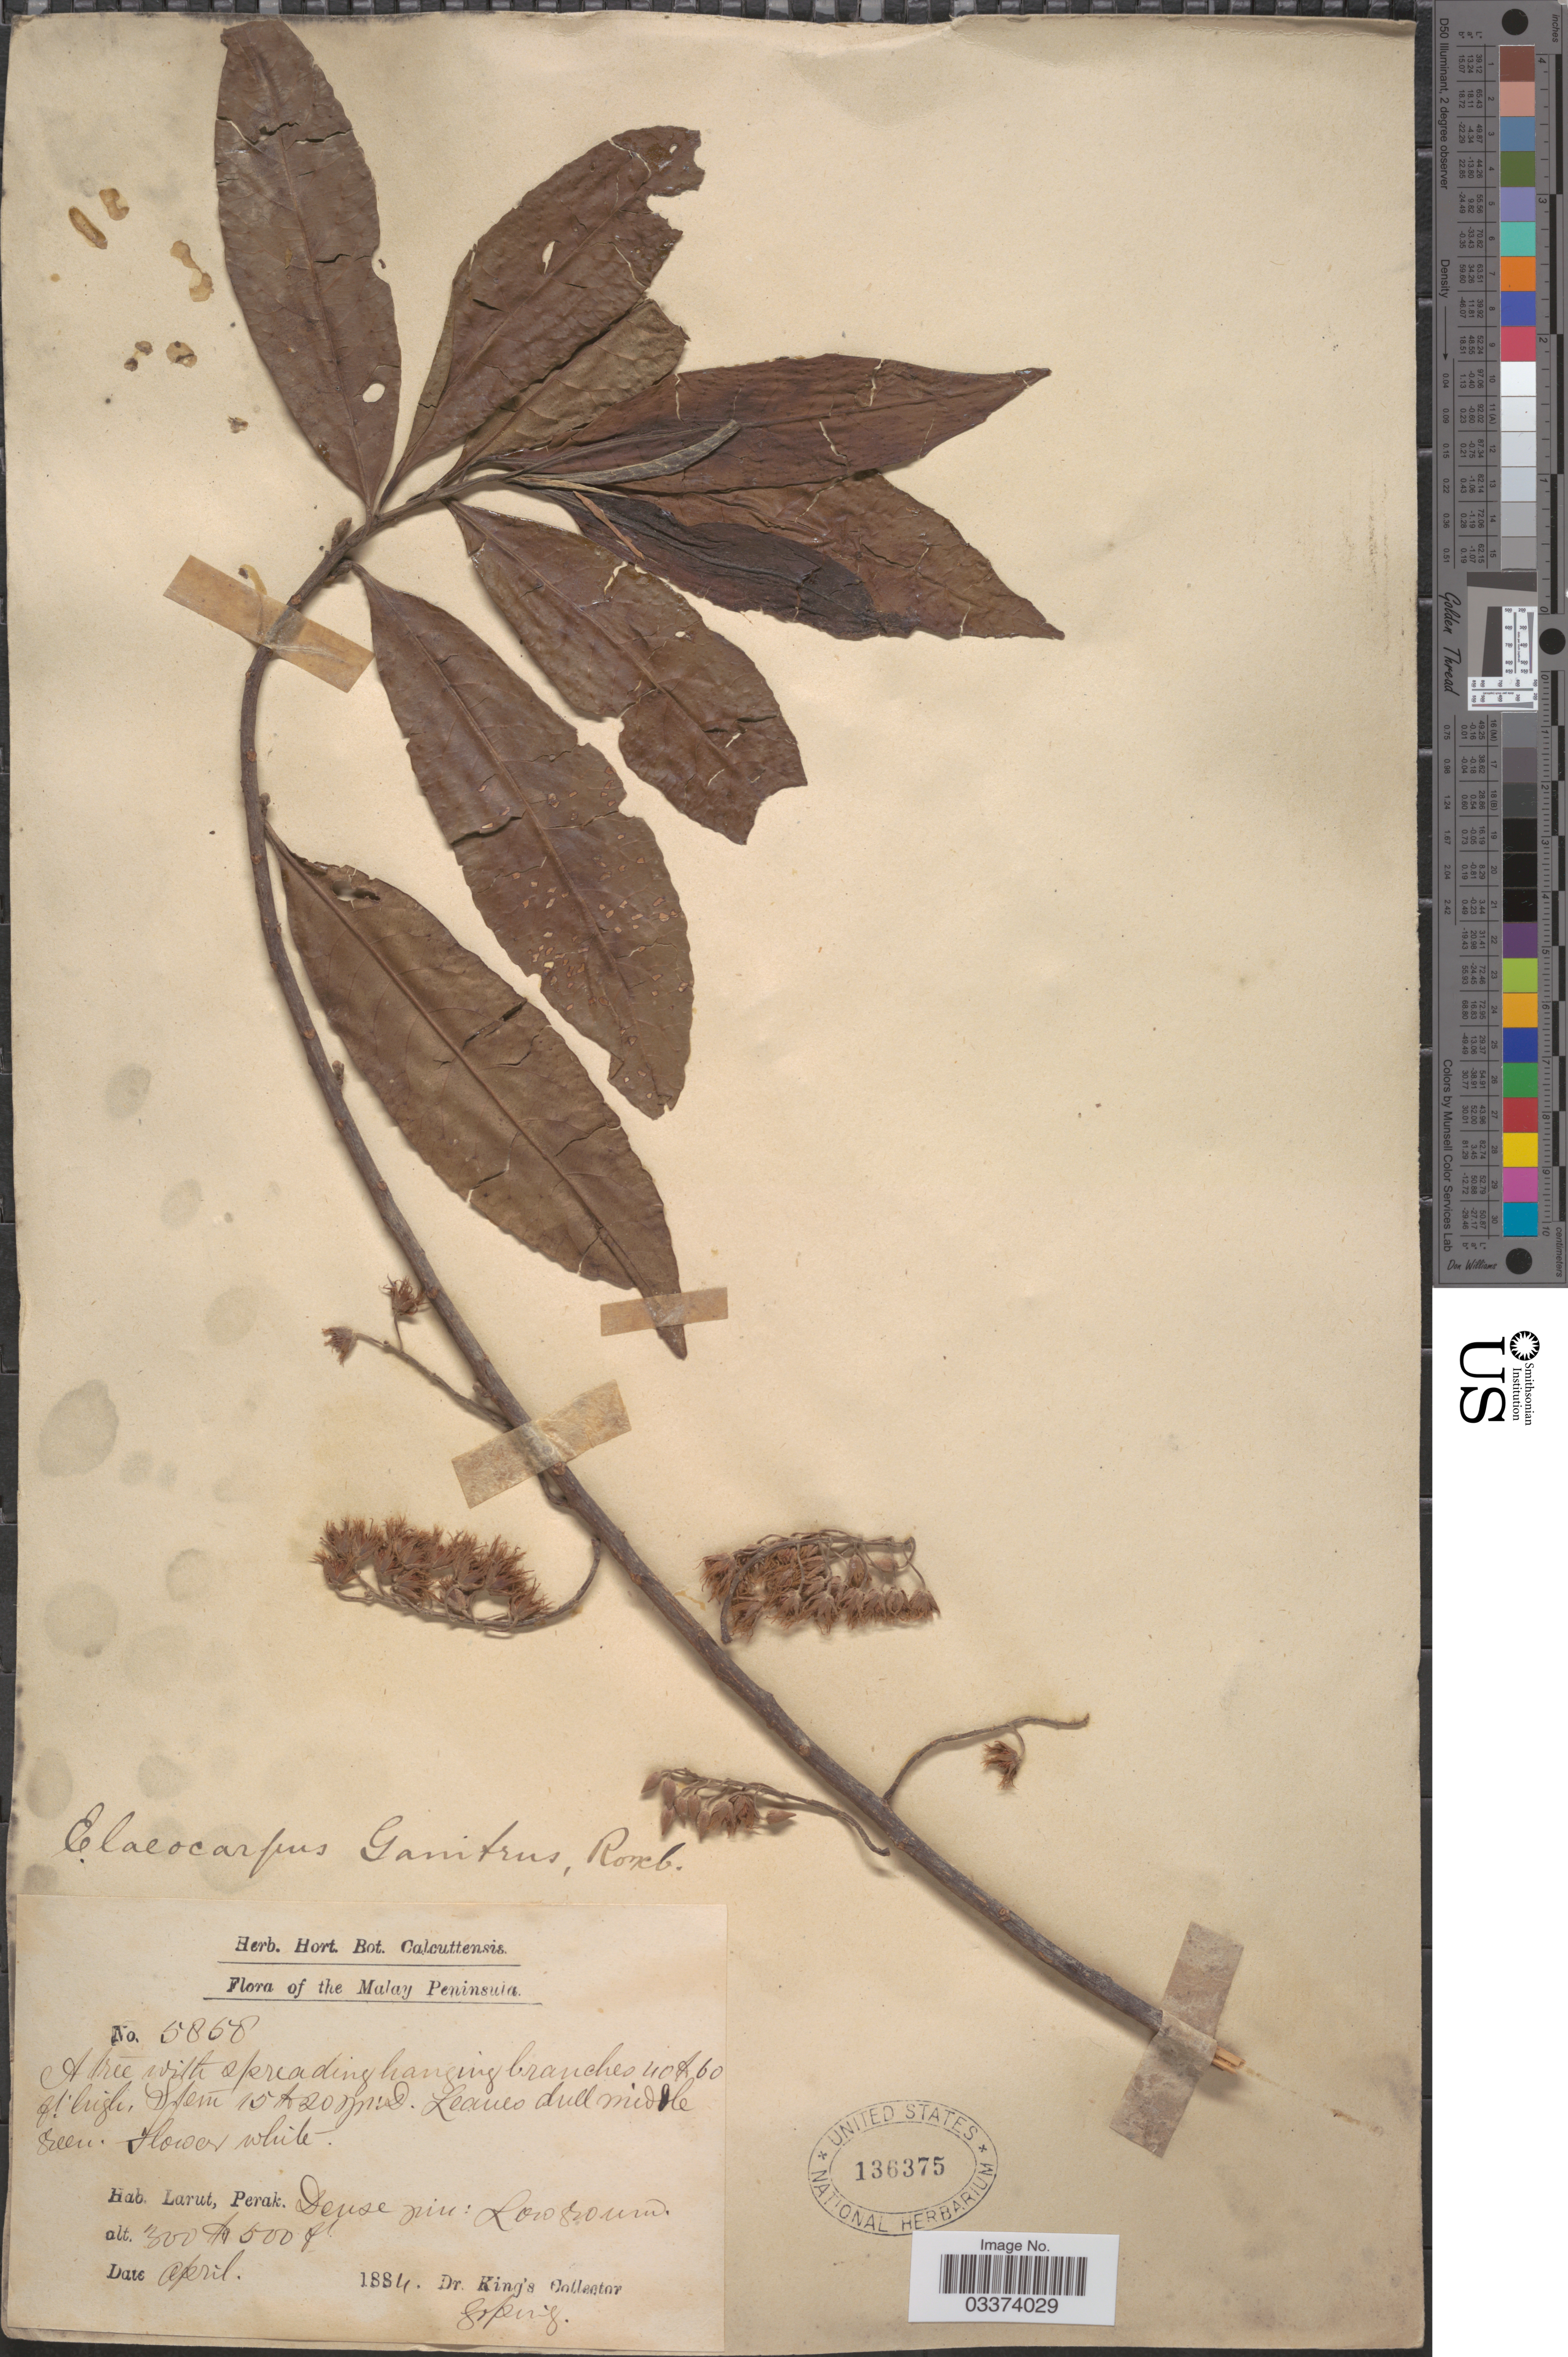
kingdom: Plantae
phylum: Tracheophyta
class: Magnoliopsida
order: Oxalidales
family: Elaeocarpaceae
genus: Elaeocarpus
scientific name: Elaeocarpus sphaericus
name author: (Gaertn.) K. Schum.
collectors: Dr. King's collector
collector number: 5858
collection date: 1884-04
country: Malaysia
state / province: Perak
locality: The Malay Peninsula. Larut.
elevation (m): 91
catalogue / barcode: US 136375